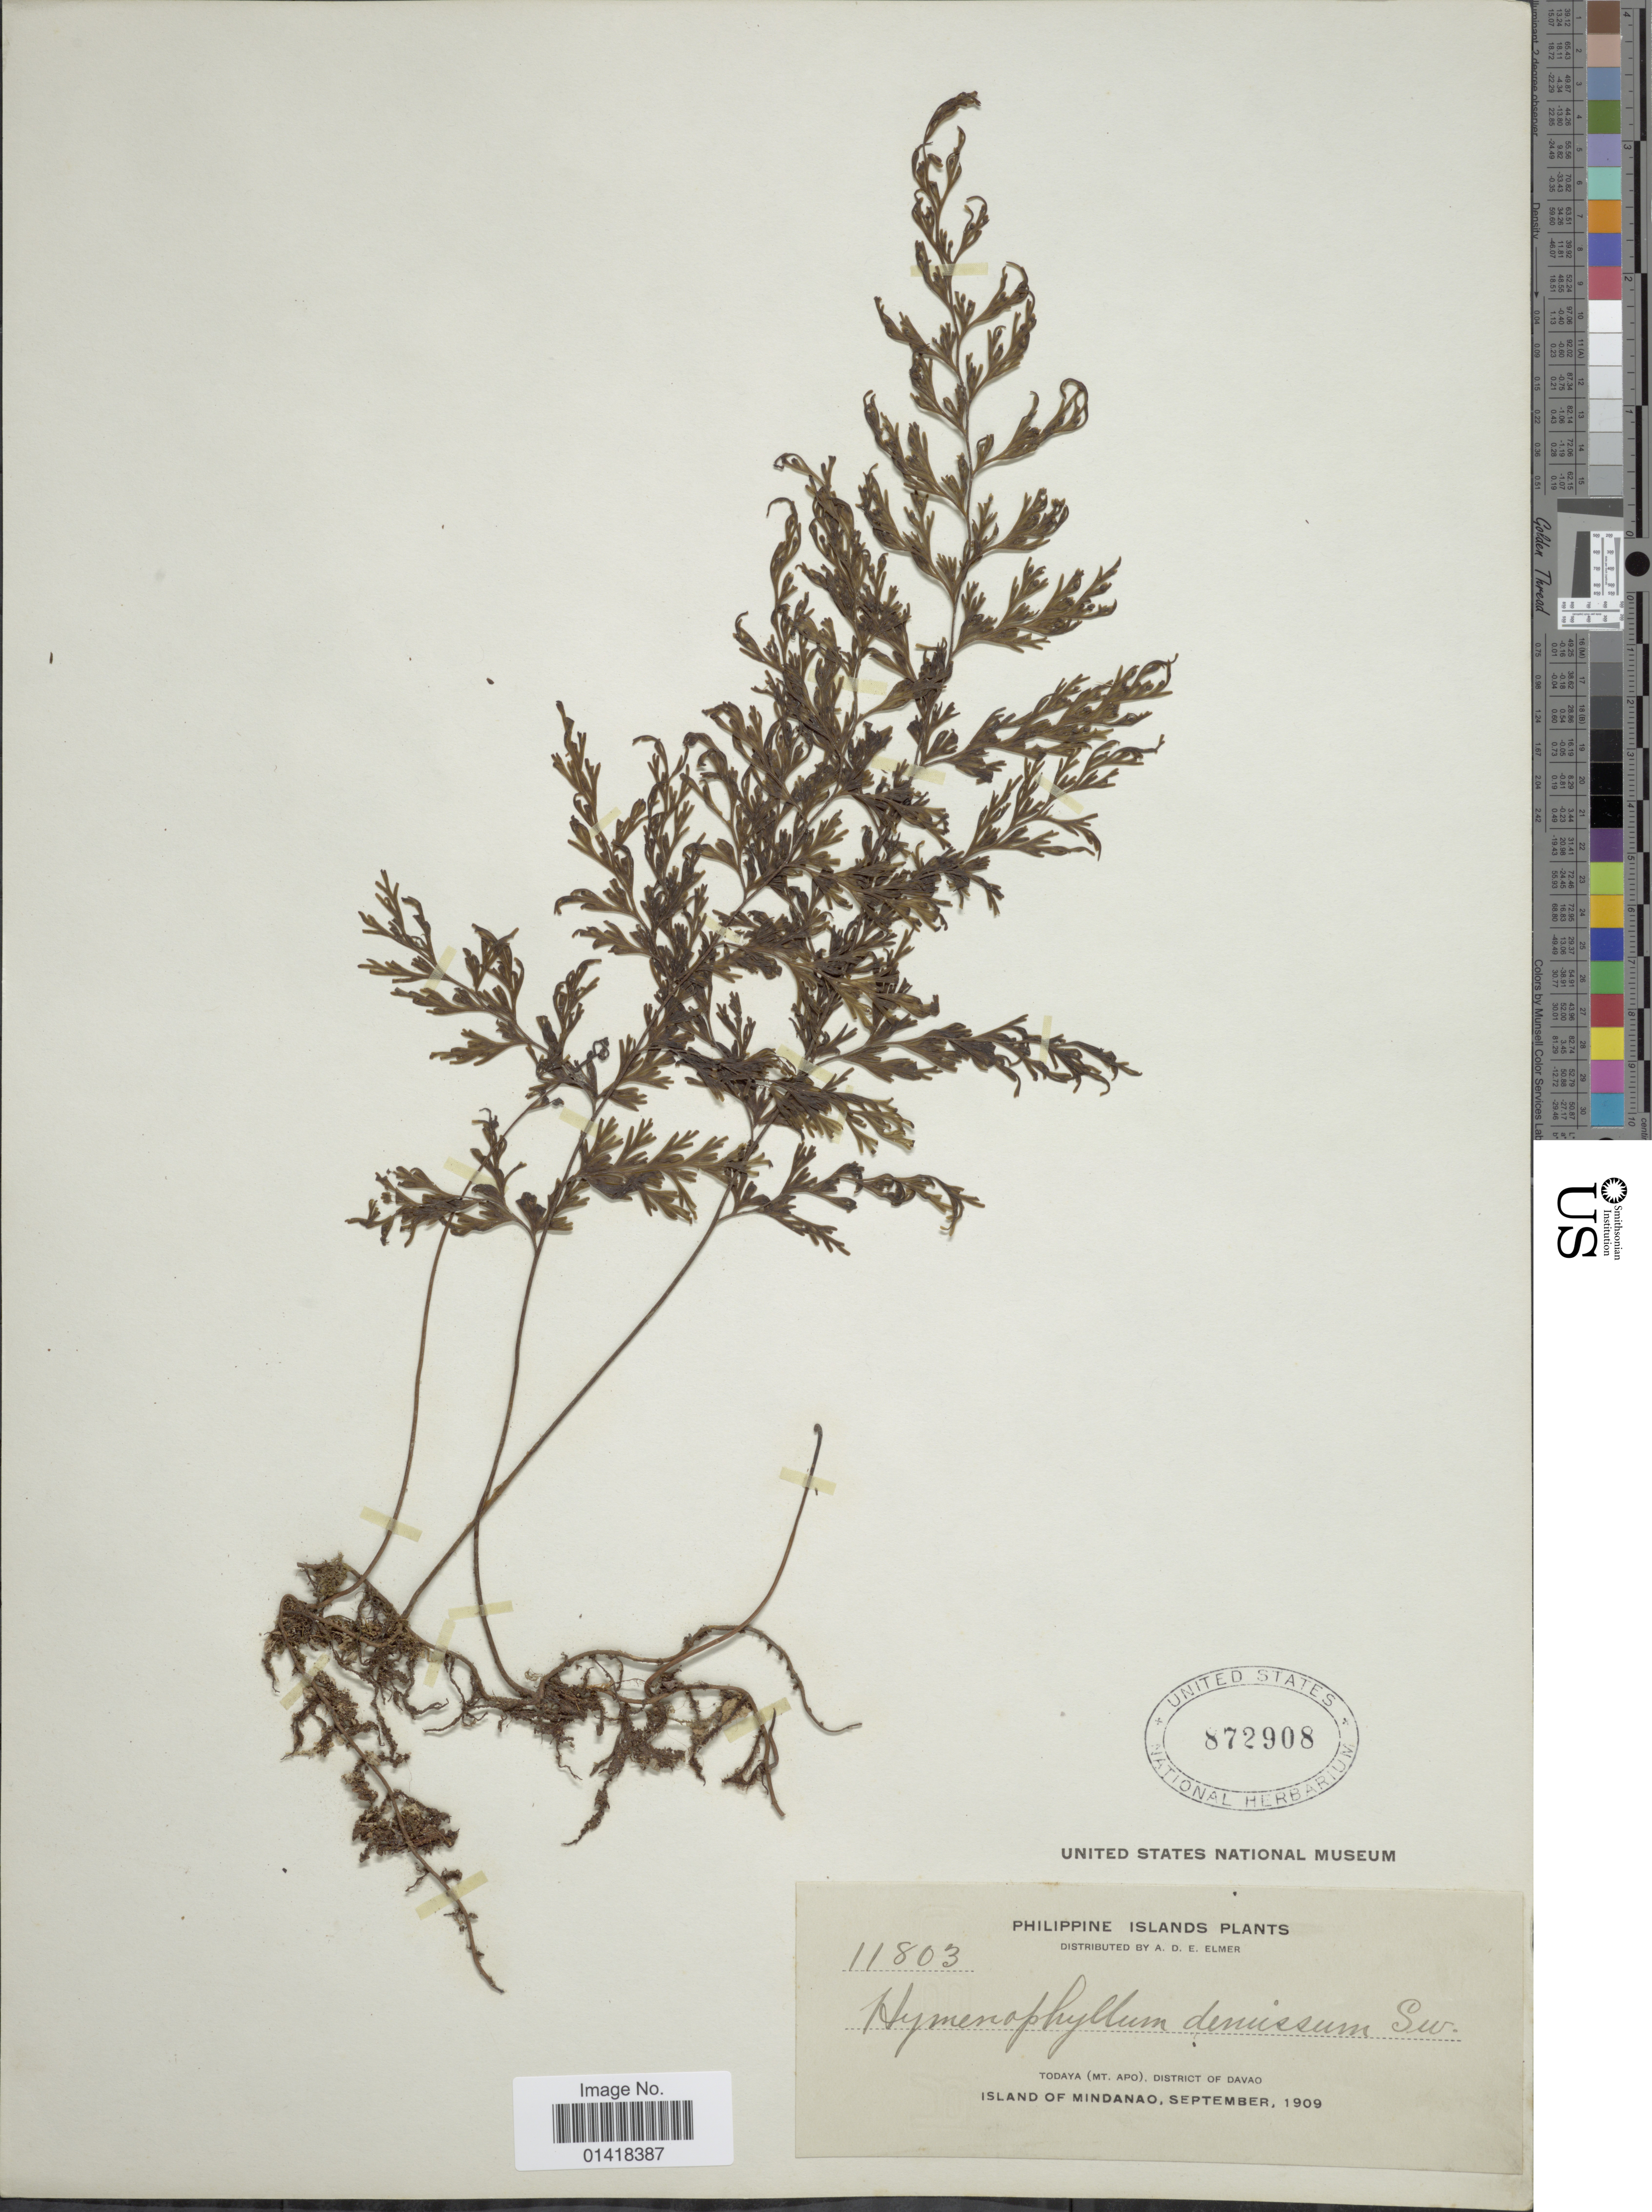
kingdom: Plantae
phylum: Tracheophyta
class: Polypodiopsida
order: Hymenophyllales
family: Hymenophyllaceae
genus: Hymenophyllum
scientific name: Hymenophyllum modestum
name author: Bosch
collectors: A. D. E. Elmer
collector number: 11803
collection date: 1909-09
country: Philippines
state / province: Davao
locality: Philippine Islands. Todaya (Mt. Apo.) District of Davao. Island of Mindanao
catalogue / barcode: US 872908